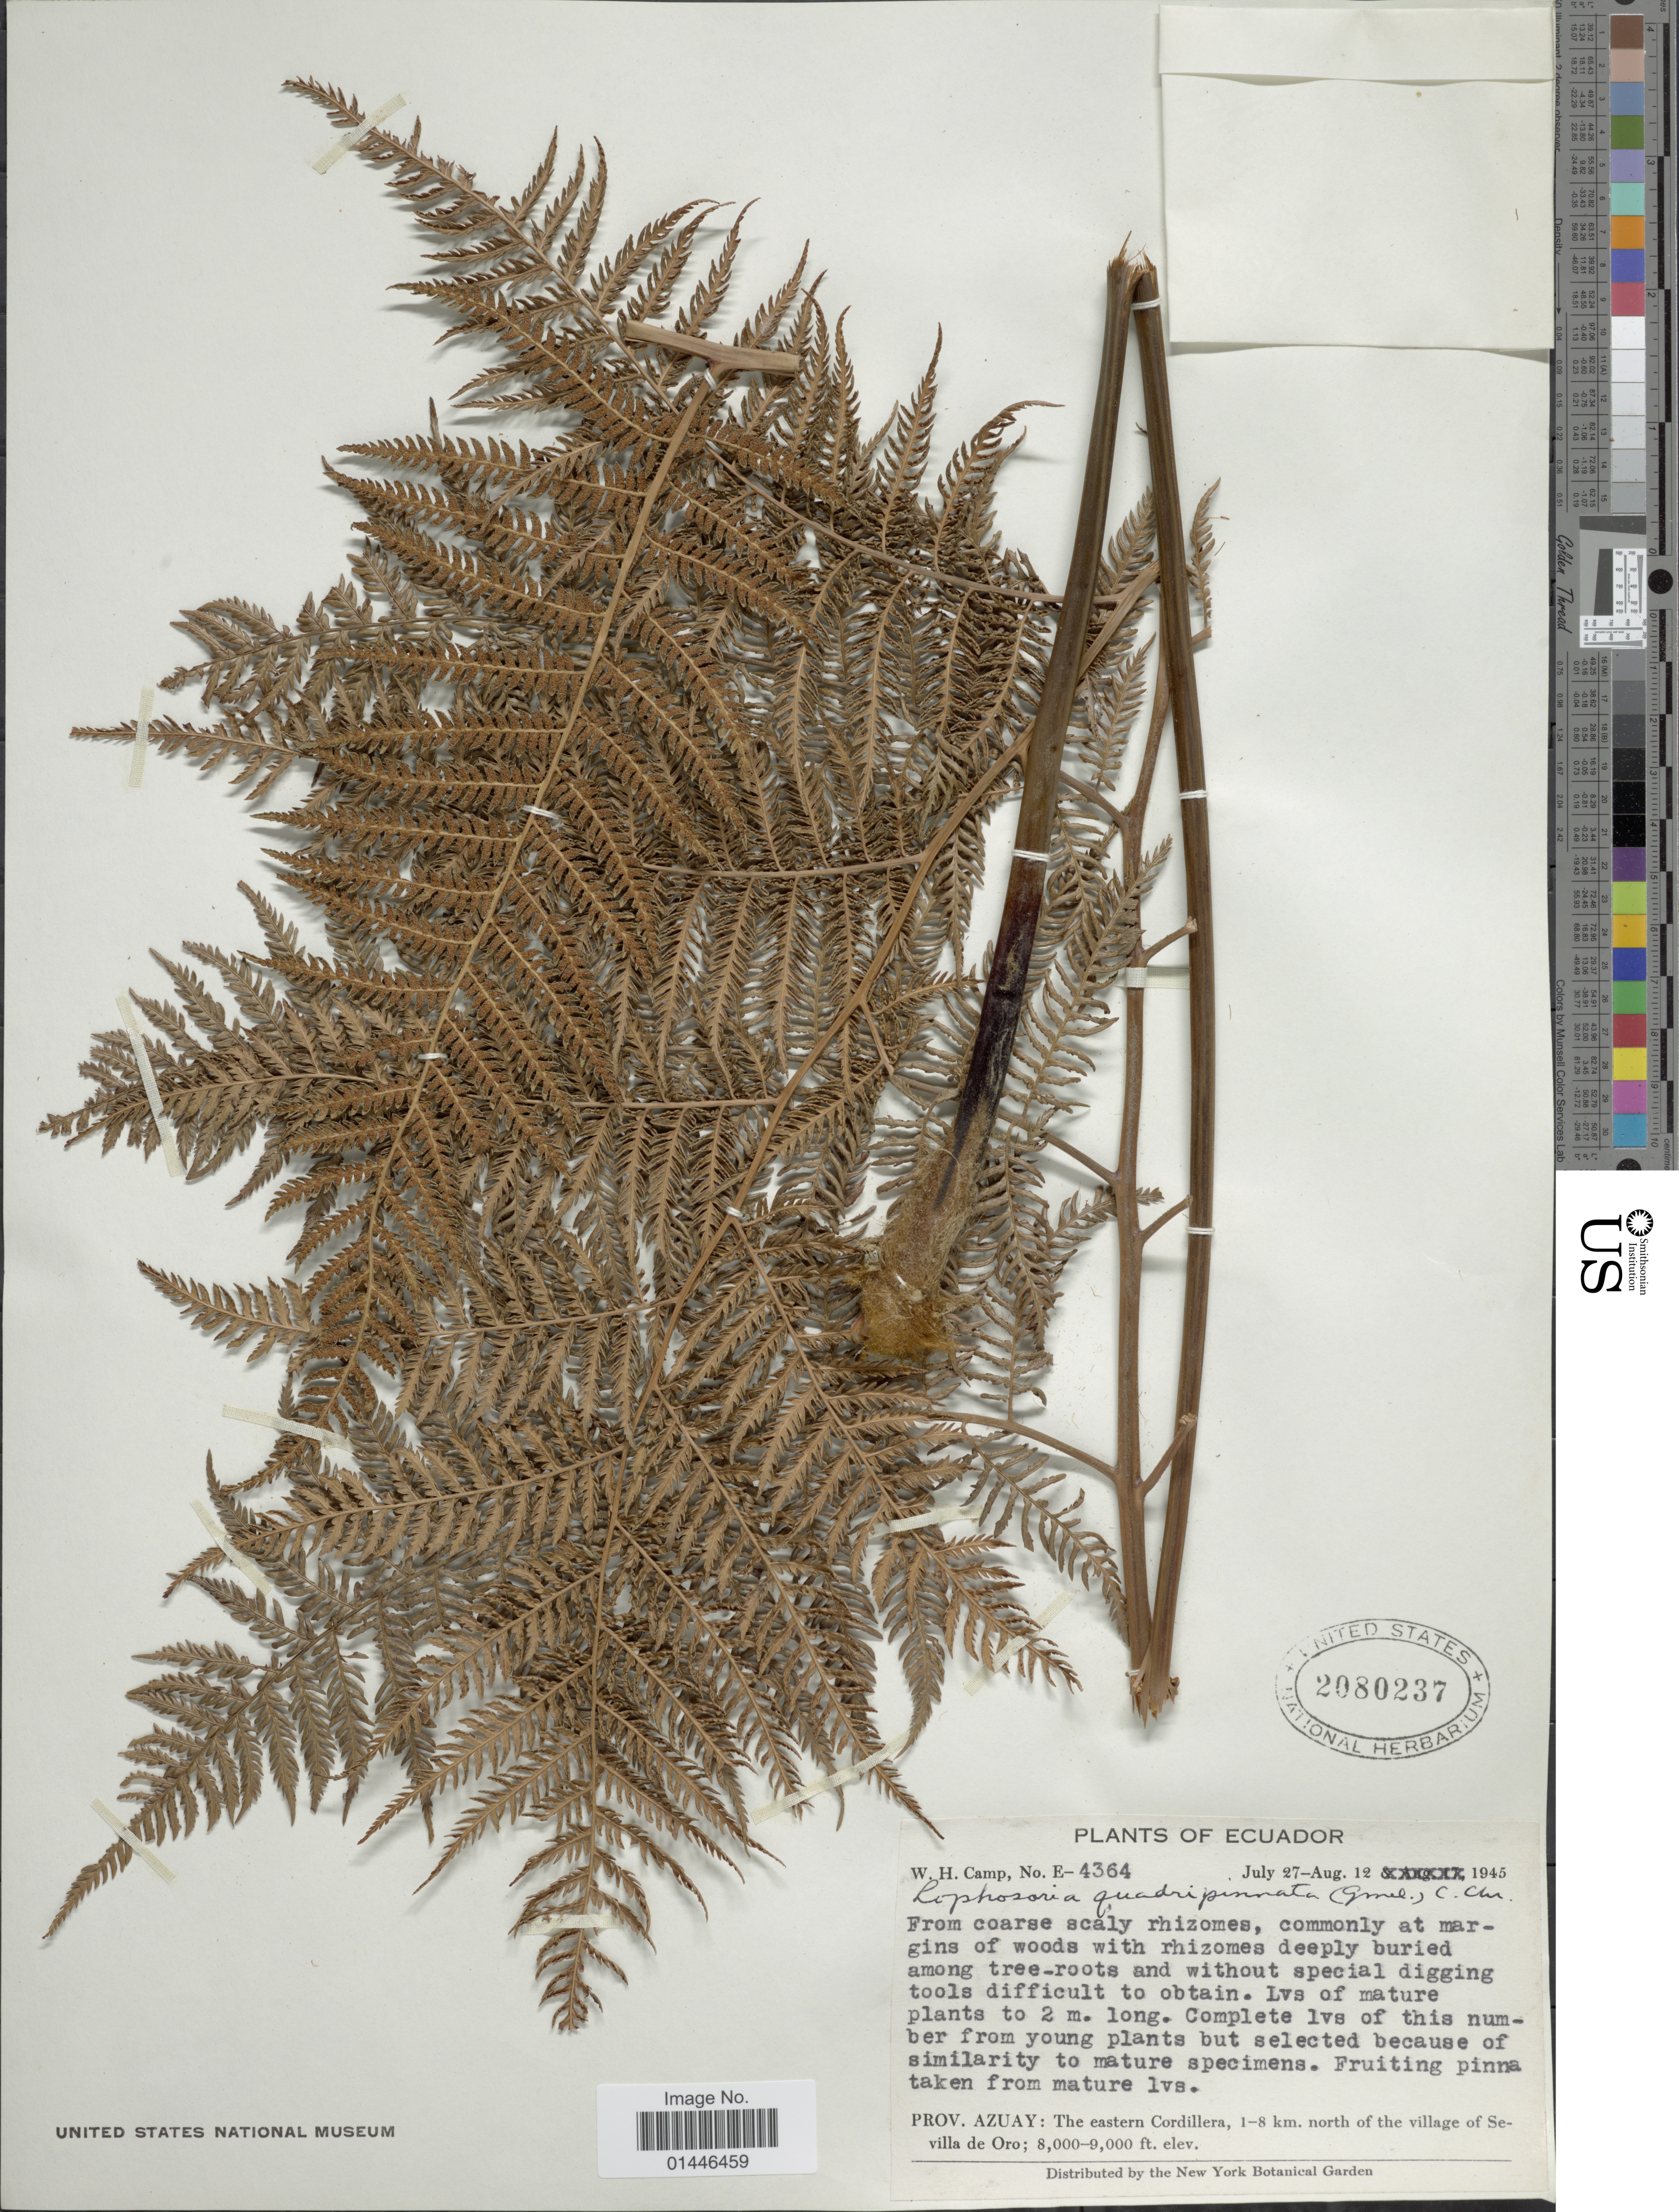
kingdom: Plantae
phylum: Tracheophyta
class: Polypodiopsida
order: Cyatheales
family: Dicksoniaceae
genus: Lophosoria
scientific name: Lophosoria quadripinnata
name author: (J.F. Gmel.) C. Chr.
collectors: W. H. Camp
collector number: E-4364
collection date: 1945-07-27/1945-08-12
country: Ecuador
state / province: Azuay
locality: The eastern Cordillera, 1-8 km. north of the village of Sevilla de Oro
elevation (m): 2438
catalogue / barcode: US 2080237